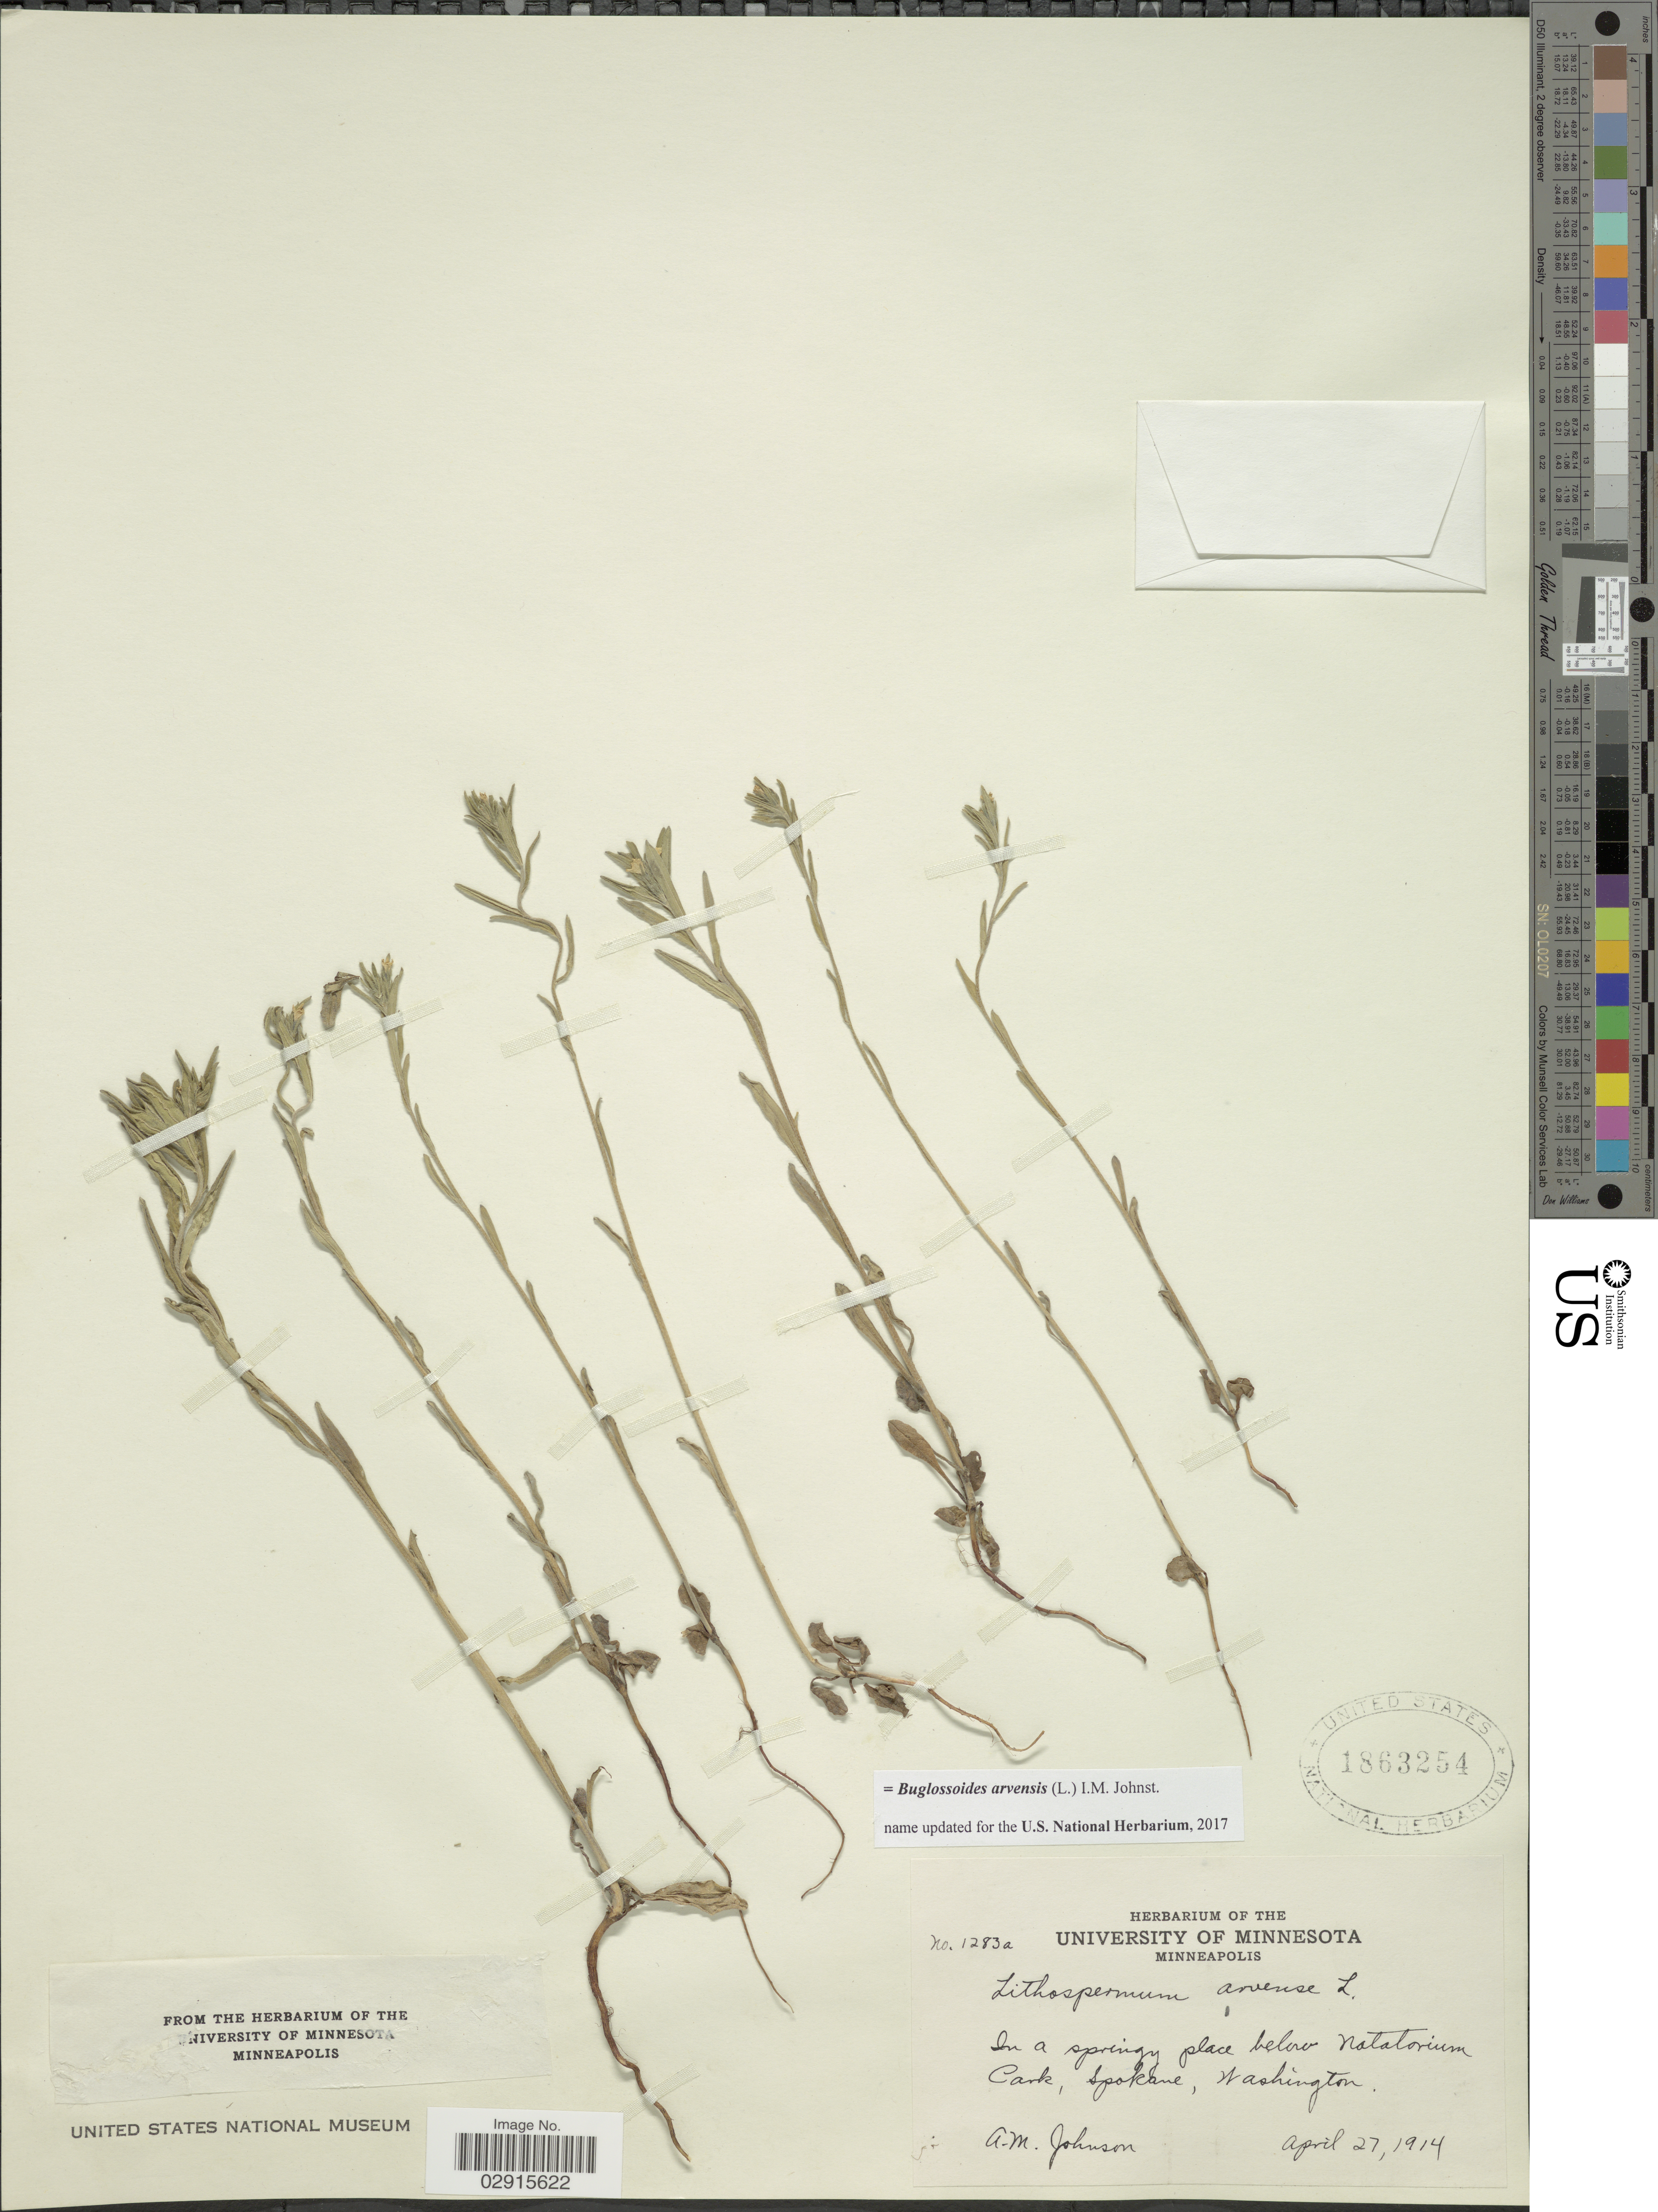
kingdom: Plantae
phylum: Tracheophyta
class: Magnoliopsida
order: Boraginales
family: Boraginaceae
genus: Buglossoides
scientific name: Buglossoides arvensis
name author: (L.) I.M. Johnst.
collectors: A. M. Johnson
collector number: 1283a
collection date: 1914-04-27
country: United States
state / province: Washington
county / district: Spokane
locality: In a springy place below Natatorium Park, Spokane.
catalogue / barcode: US 1863254